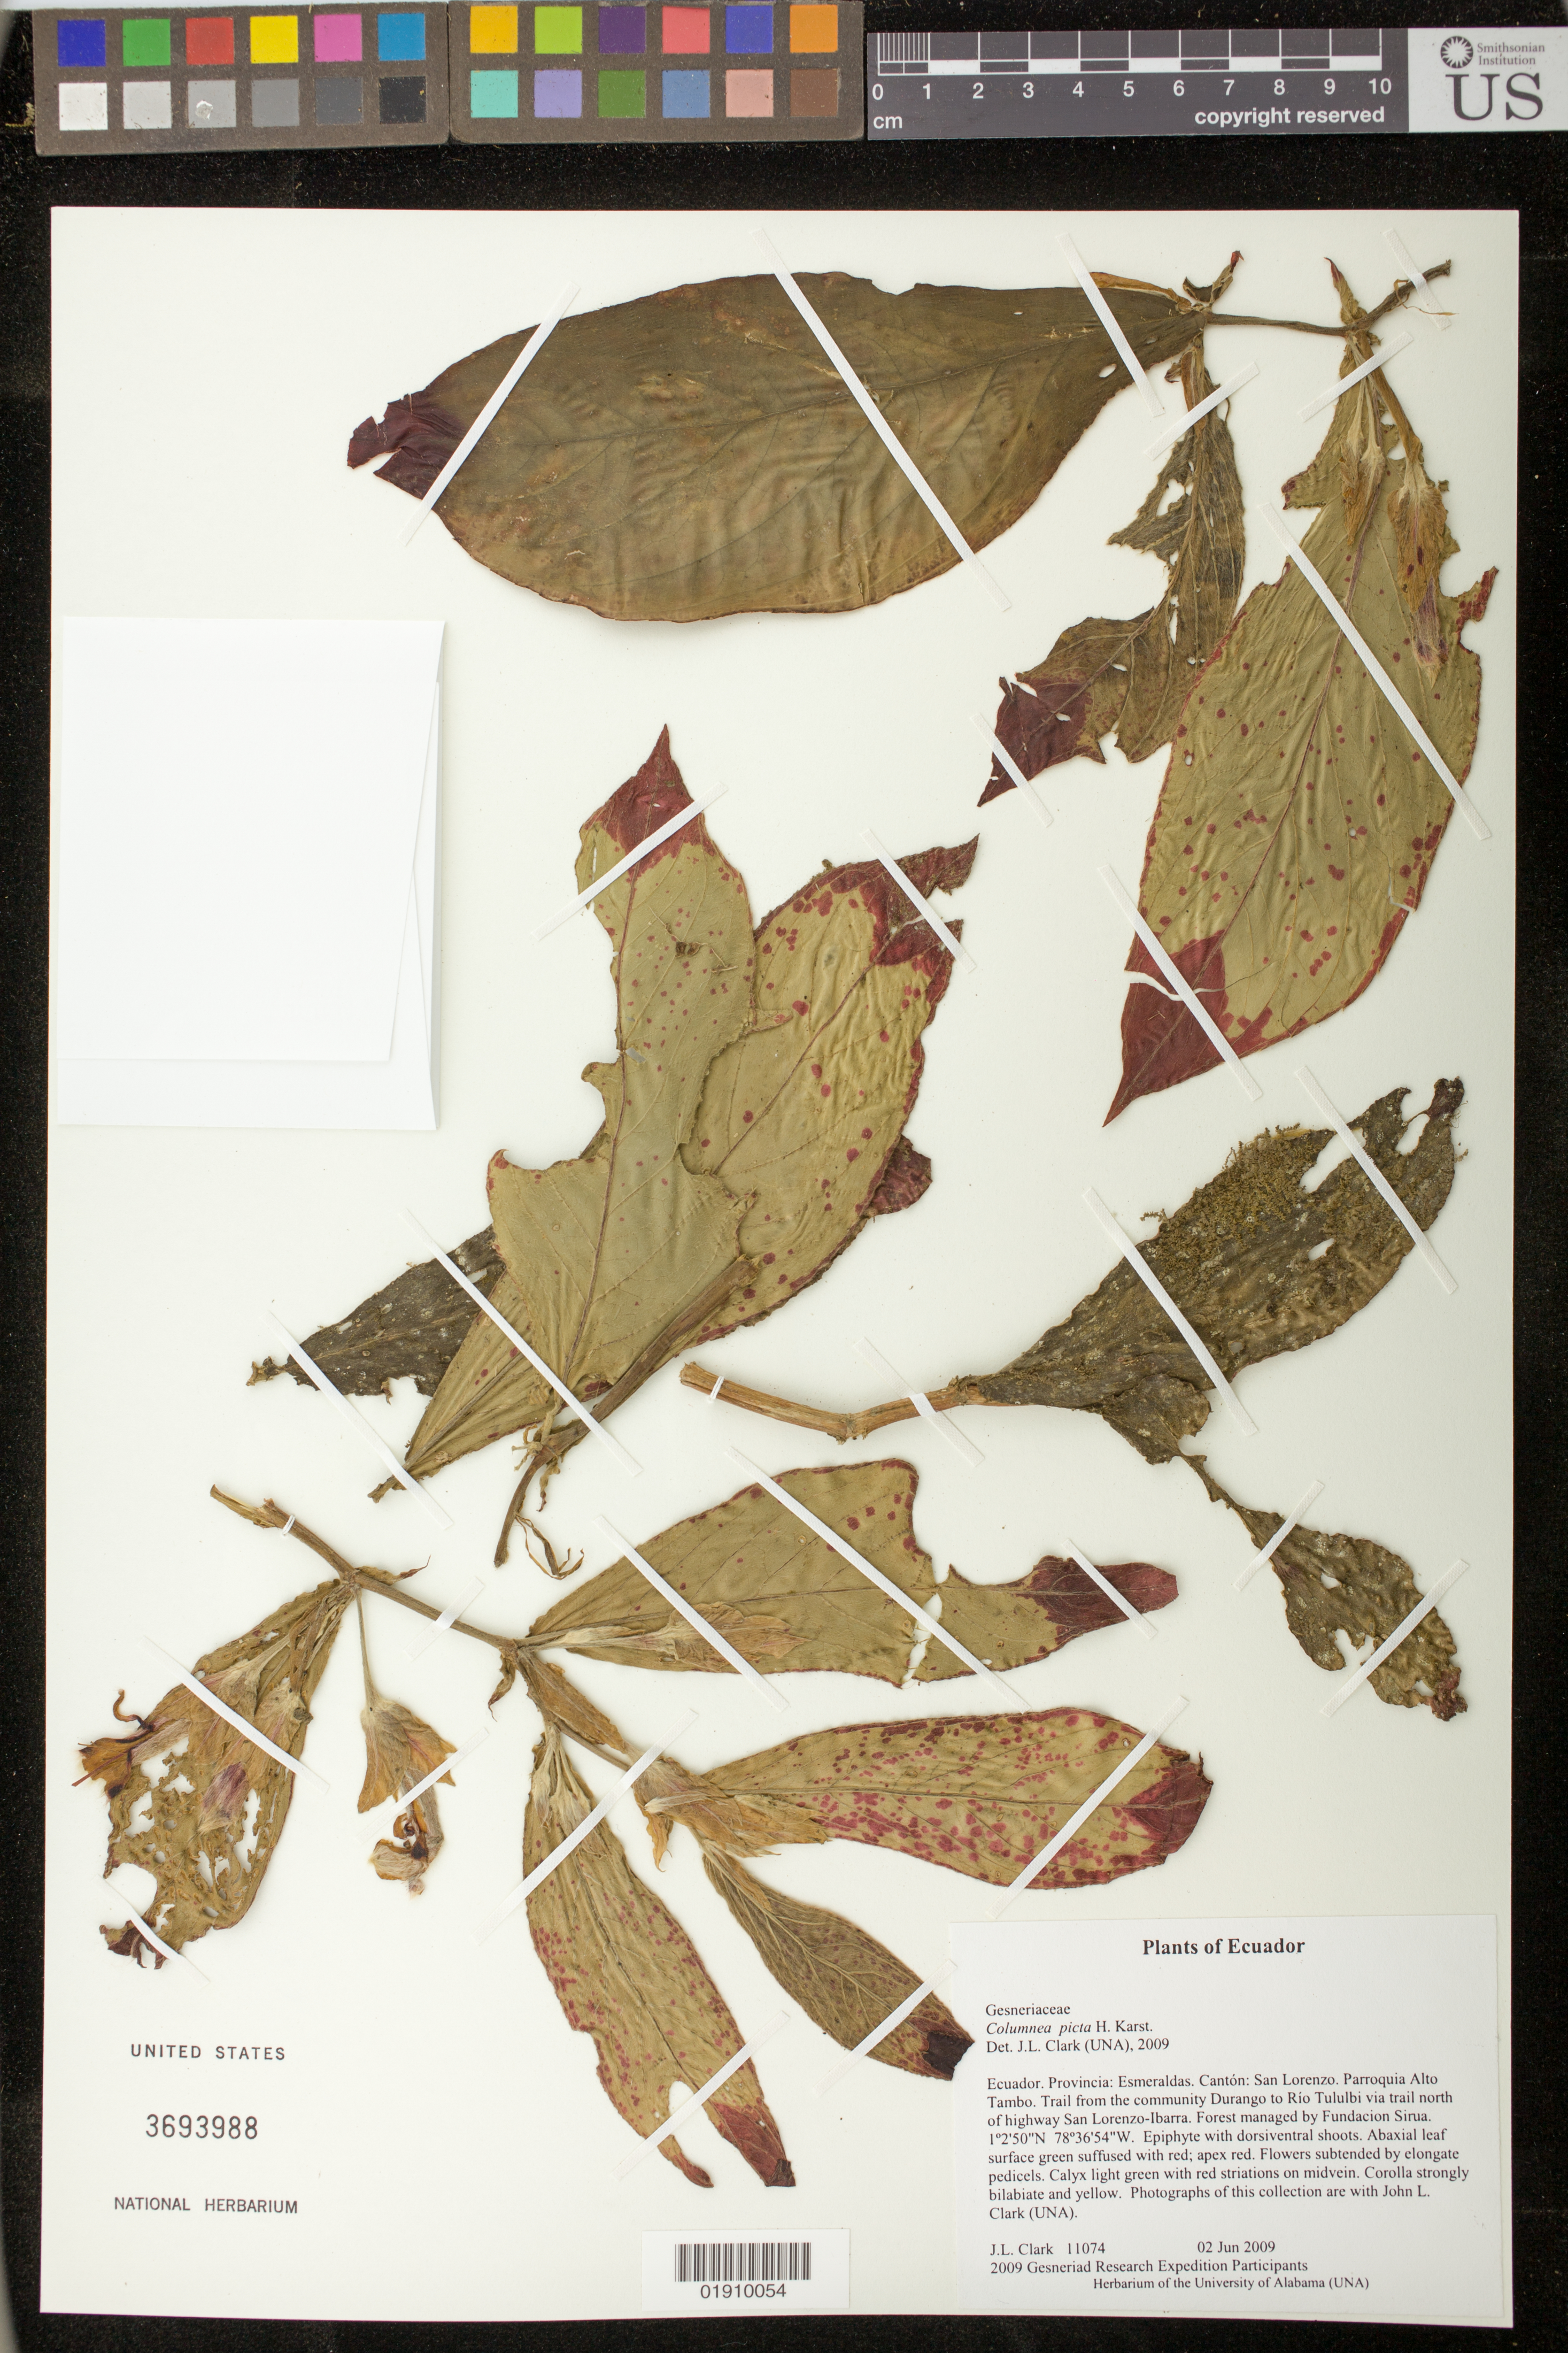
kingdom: Plantae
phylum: Tracheophyta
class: Magnoliopsida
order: Lamiales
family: Gesneriaceae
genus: Columnea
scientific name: Columnea karsteniana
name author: Singh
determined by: Skog, Laurence E.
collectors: J. L. Clark & 2009 Gesneriad Research Expedition Participants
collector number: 11074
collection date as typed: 02 Jun 2009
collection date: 2009-06-02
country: Ecuador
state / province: Esmeraldas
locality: Ecuador. Provincia: Esmeraldas. Canton: San Lorenzo. Parroquia Alto Tambo. Trail from the community Durango to Rio Tulubi via trail north of highway San Lorenzo-Ibarra. Forest managed by Fundacion Sirua.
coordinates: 1 02 50 N, 78 36 54 W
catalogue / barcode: US 3693988